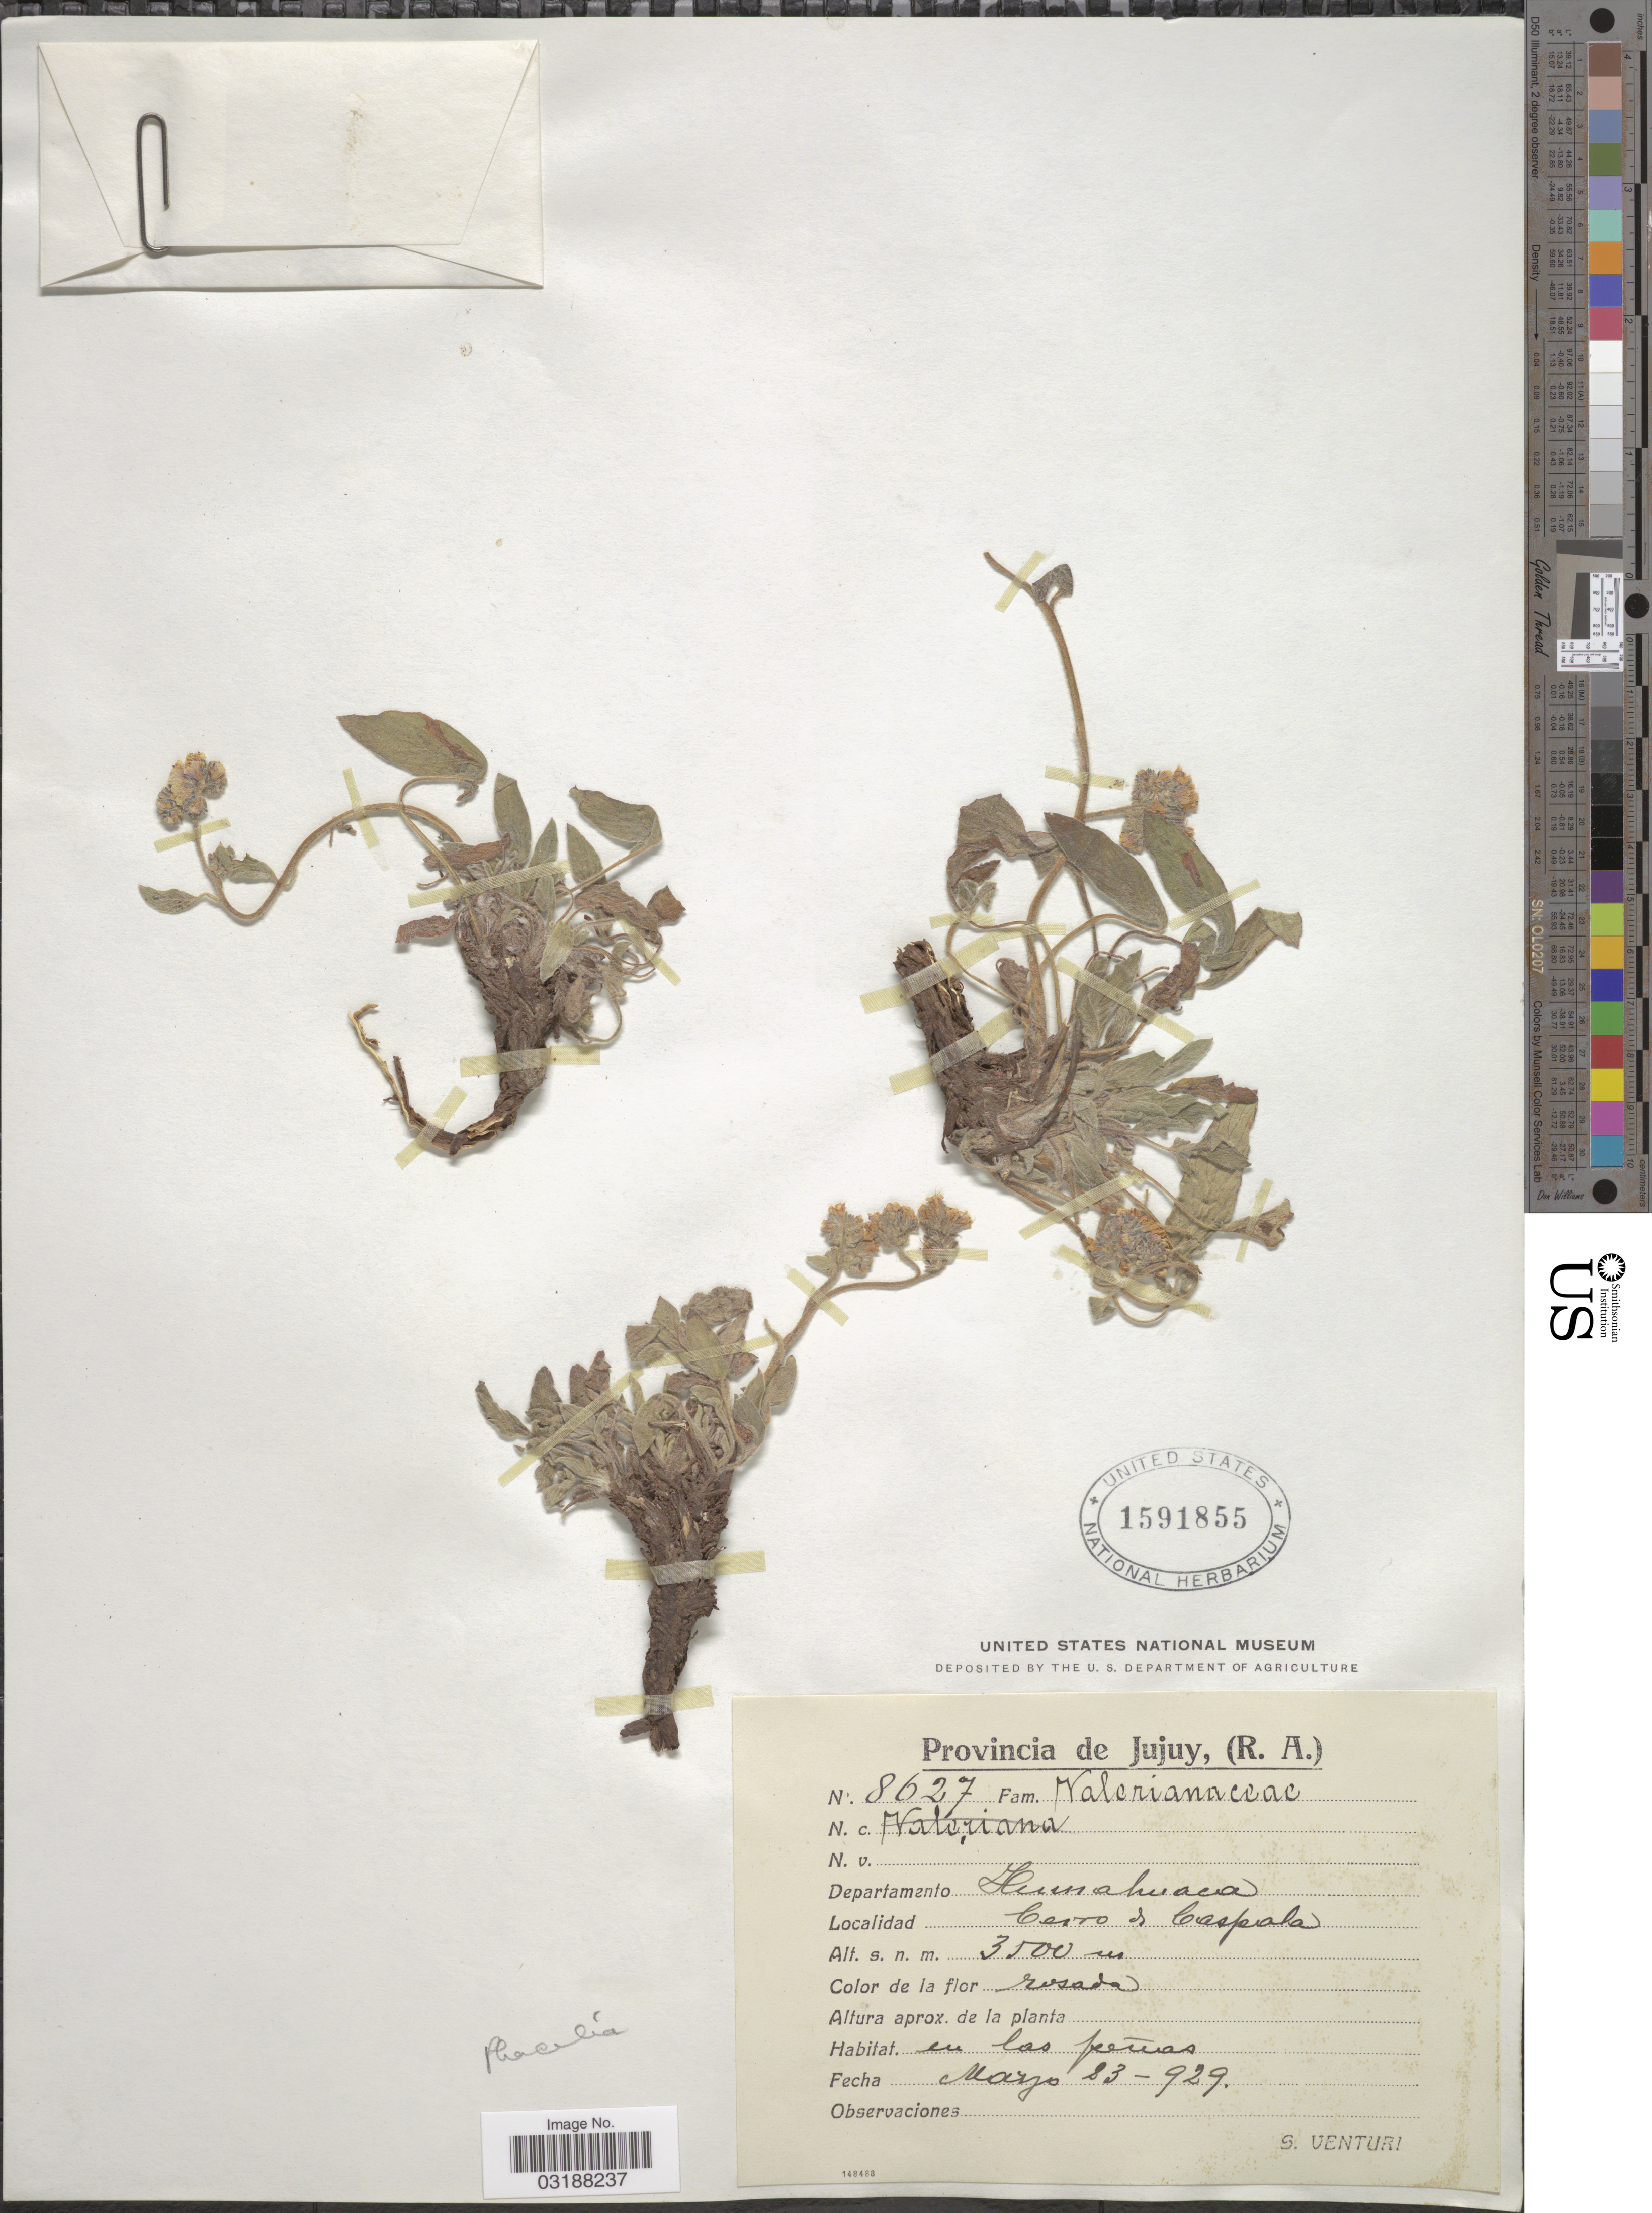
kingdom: Plantae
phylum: Tracheophyta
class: Magnoliopsida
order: Boraginales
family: Hydrophyllaceae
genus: Phacelia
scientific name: Phacelia magellanica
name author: (Lam.) Coville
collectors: S. Venturi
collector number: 8627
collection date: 1929-03-23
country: Argentina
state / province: Jujuy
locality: Provincia de Jujuy, (R.A.), Departamento Humahuaca, Cerro de Caspala.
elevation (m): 3500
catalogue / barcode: US 1591855